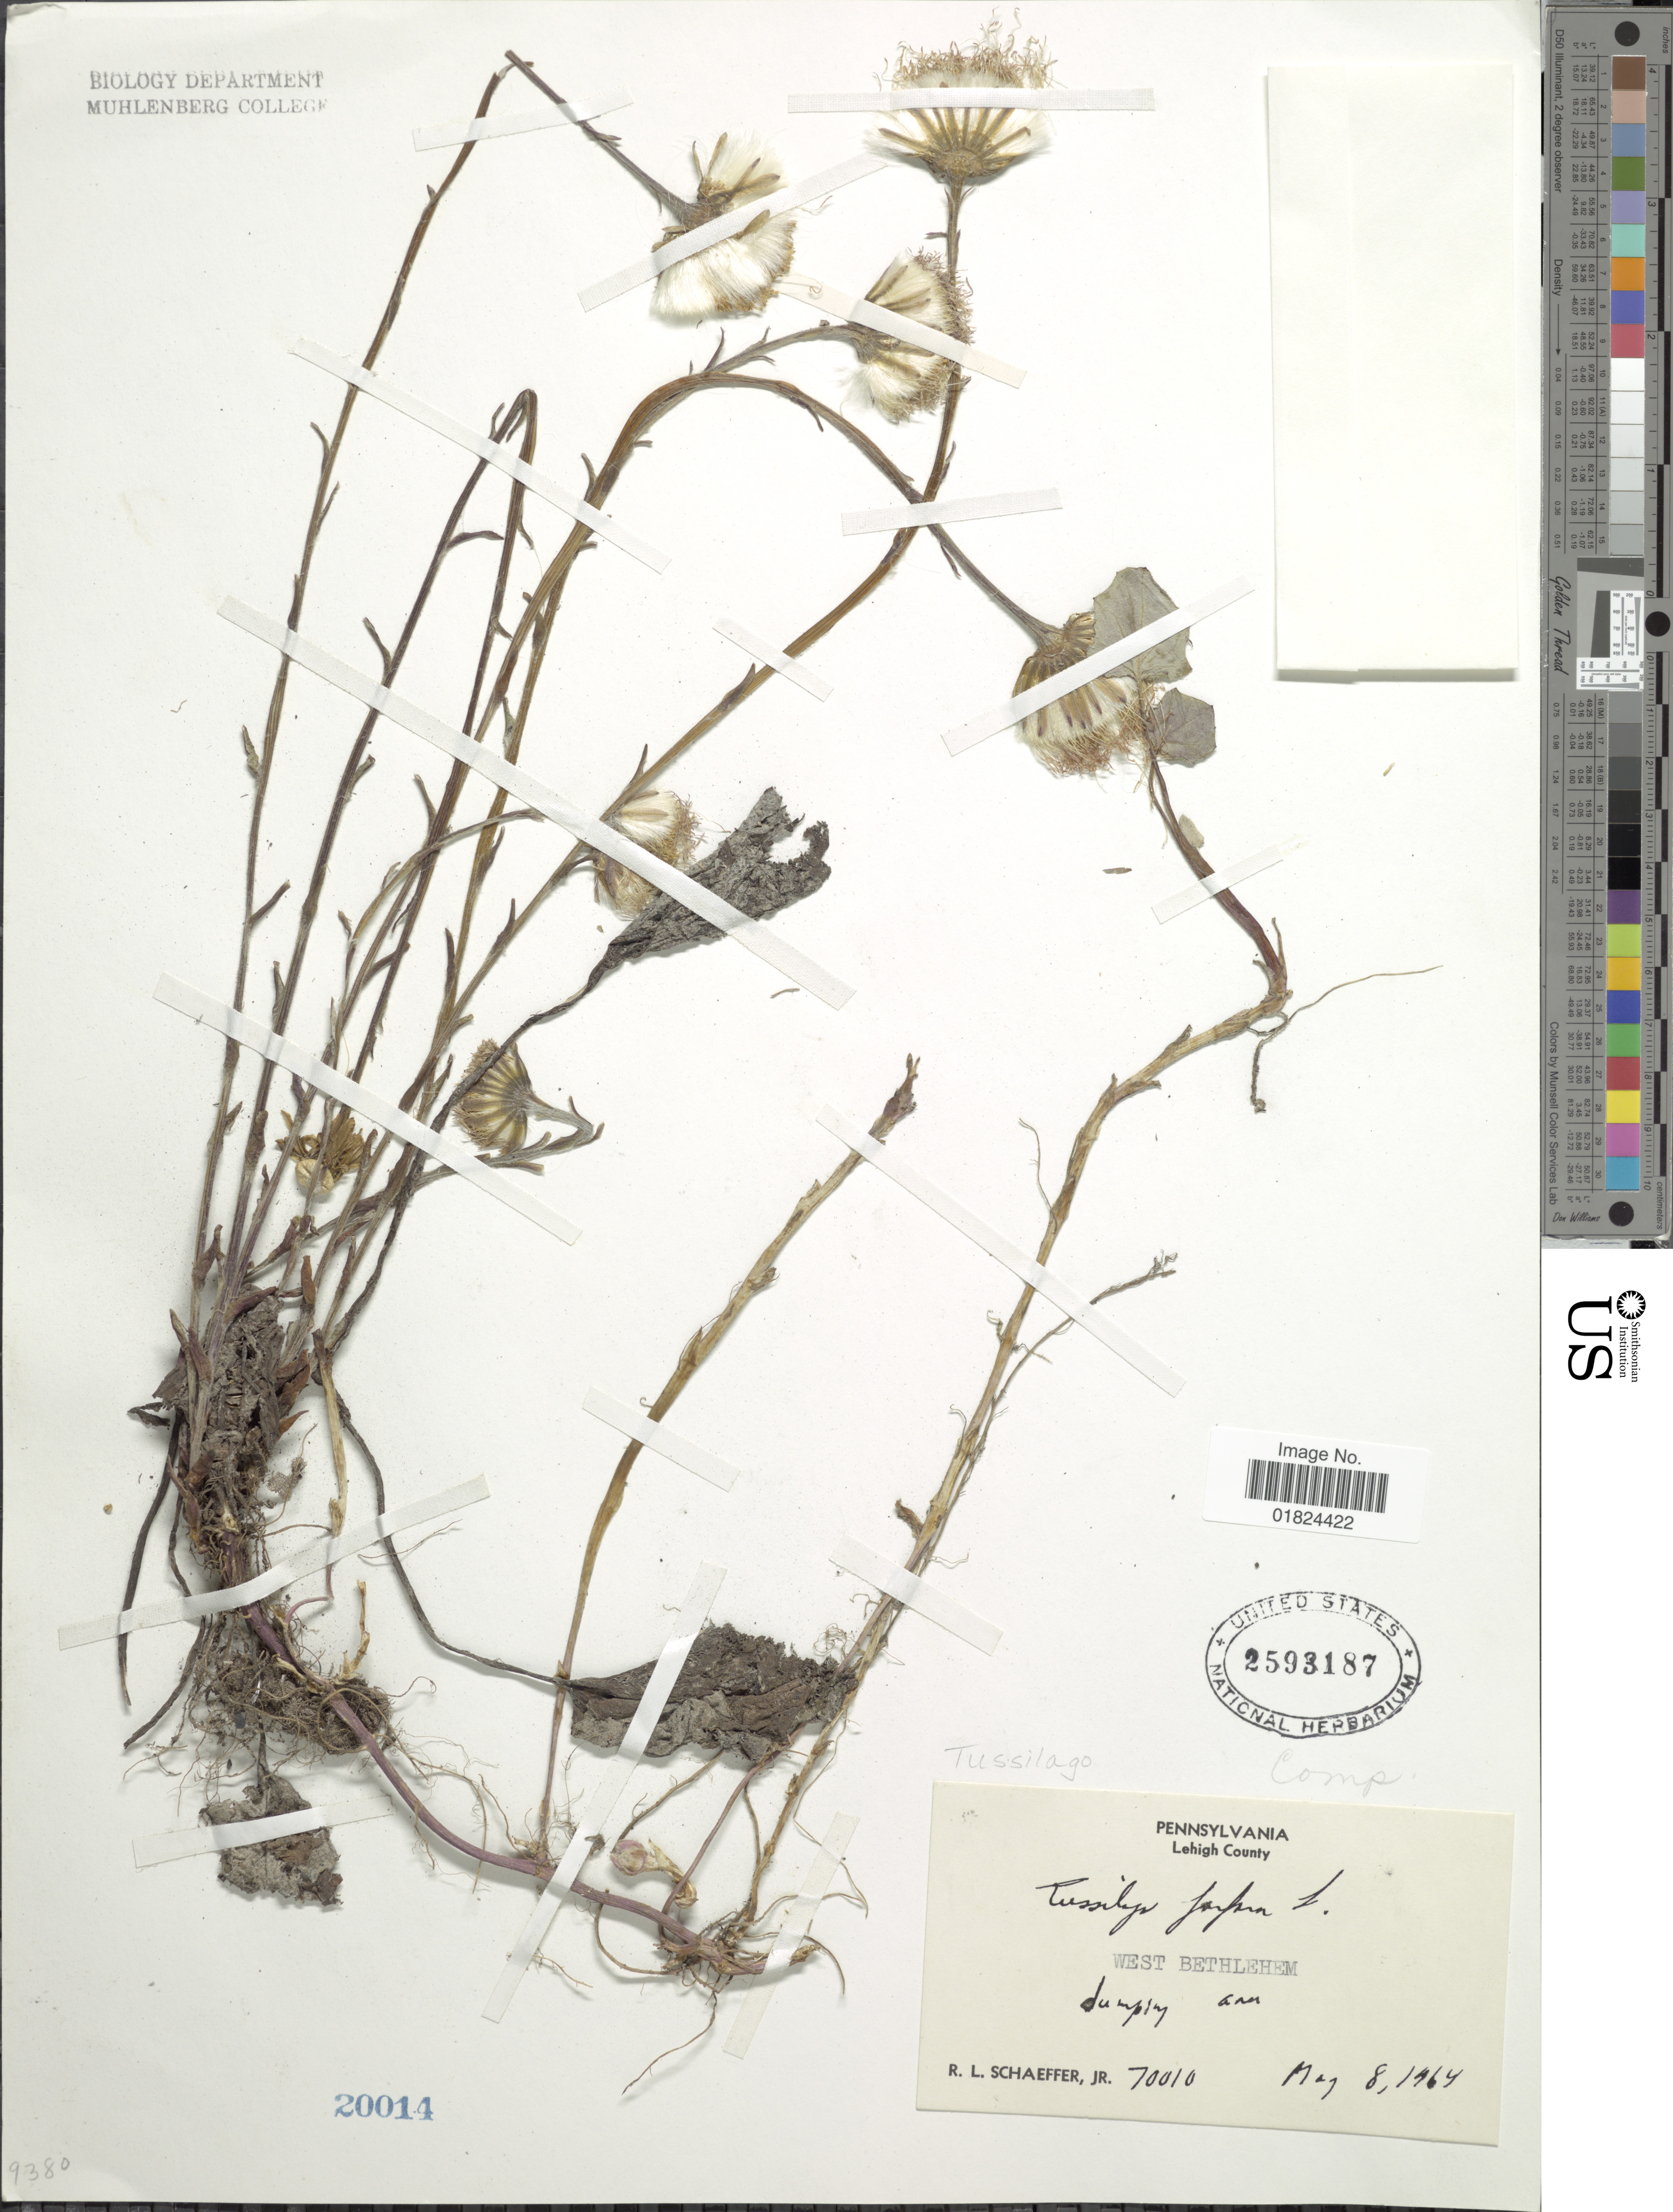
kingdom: Plantae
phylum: Tracheophyta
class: Magnoliopsida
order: Asterales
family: Asteraceae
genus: Tussilago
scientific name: Tussilago farfara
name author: L.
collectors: R. L. Schaeffer Jr.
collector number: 70010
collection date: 1964-05-08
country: United States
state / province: Pennsylvania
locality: Lehigh County, West Bethlehem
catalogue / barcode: US 2593187